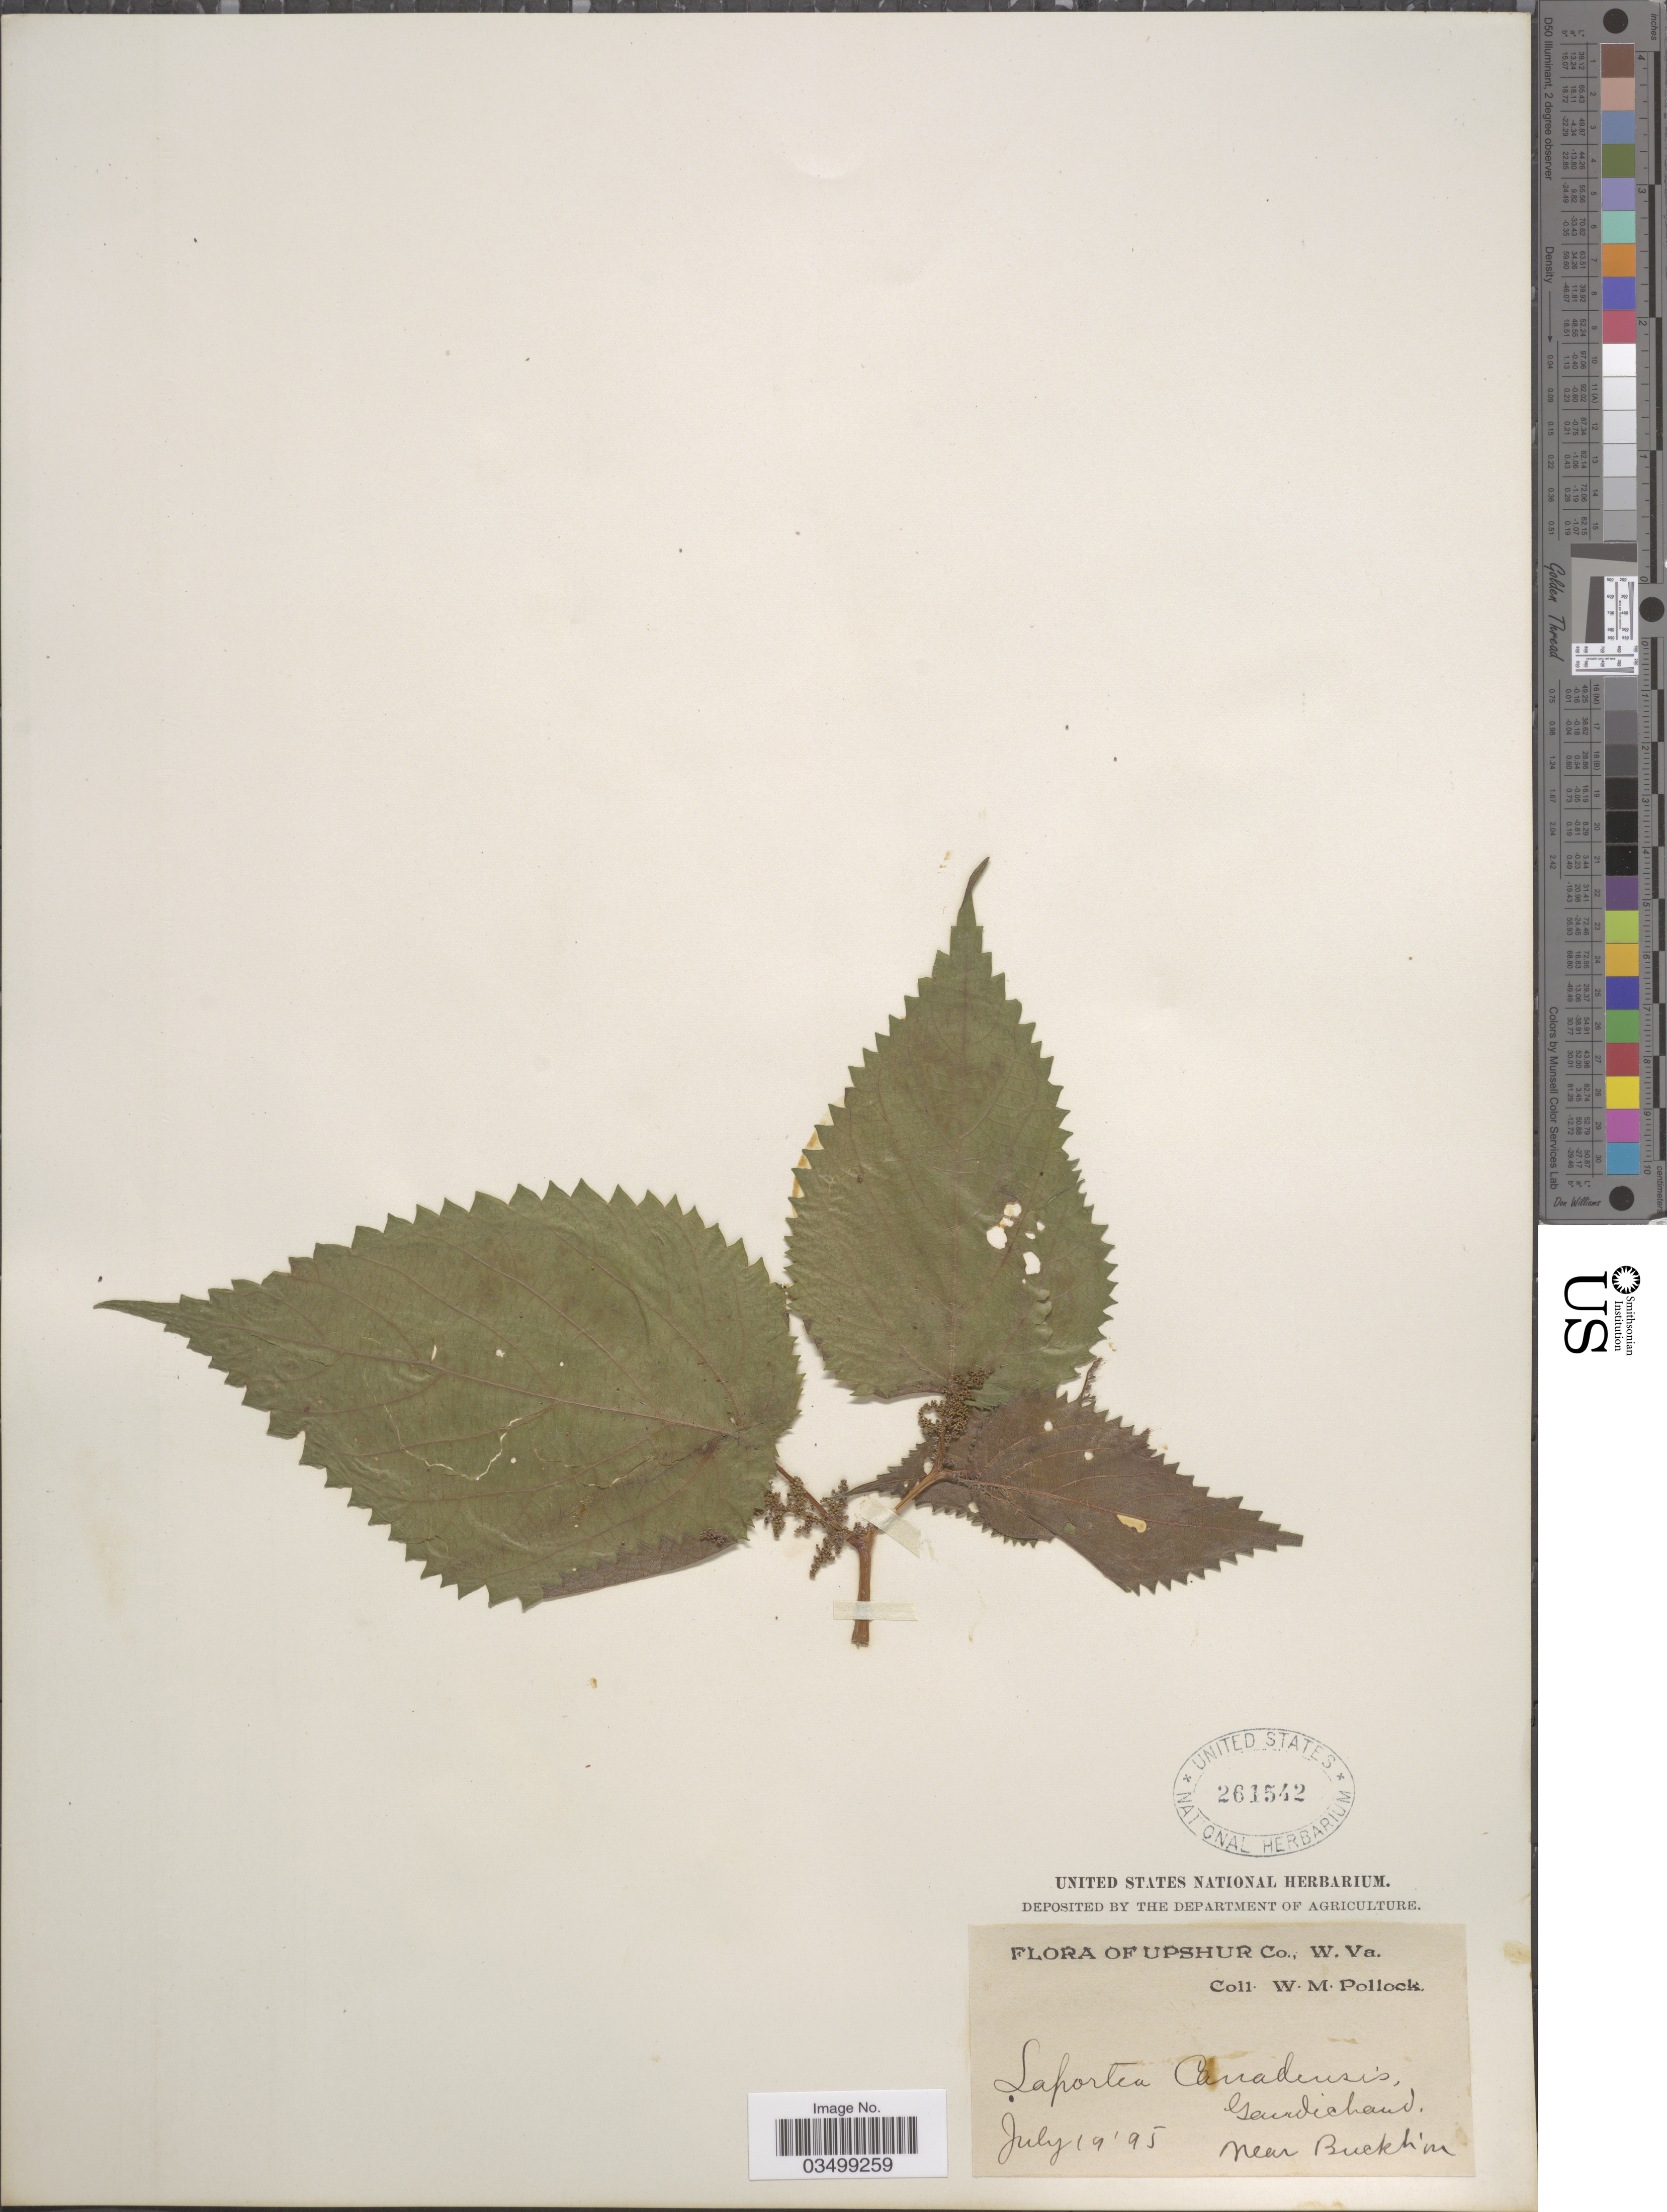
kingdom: Plantae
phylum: Tracheophyta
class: Magnoliopsida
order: Rosales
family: Urticaceae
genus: Laportea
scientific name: Laportea canadensis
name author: (L.) Wedd.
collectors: W. M. Pollock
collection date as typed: Transcribed d/m/y: 19/7/95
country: United States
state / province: West Virginia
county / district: Upshur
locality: Near Bucklin.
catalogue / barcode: US 261542